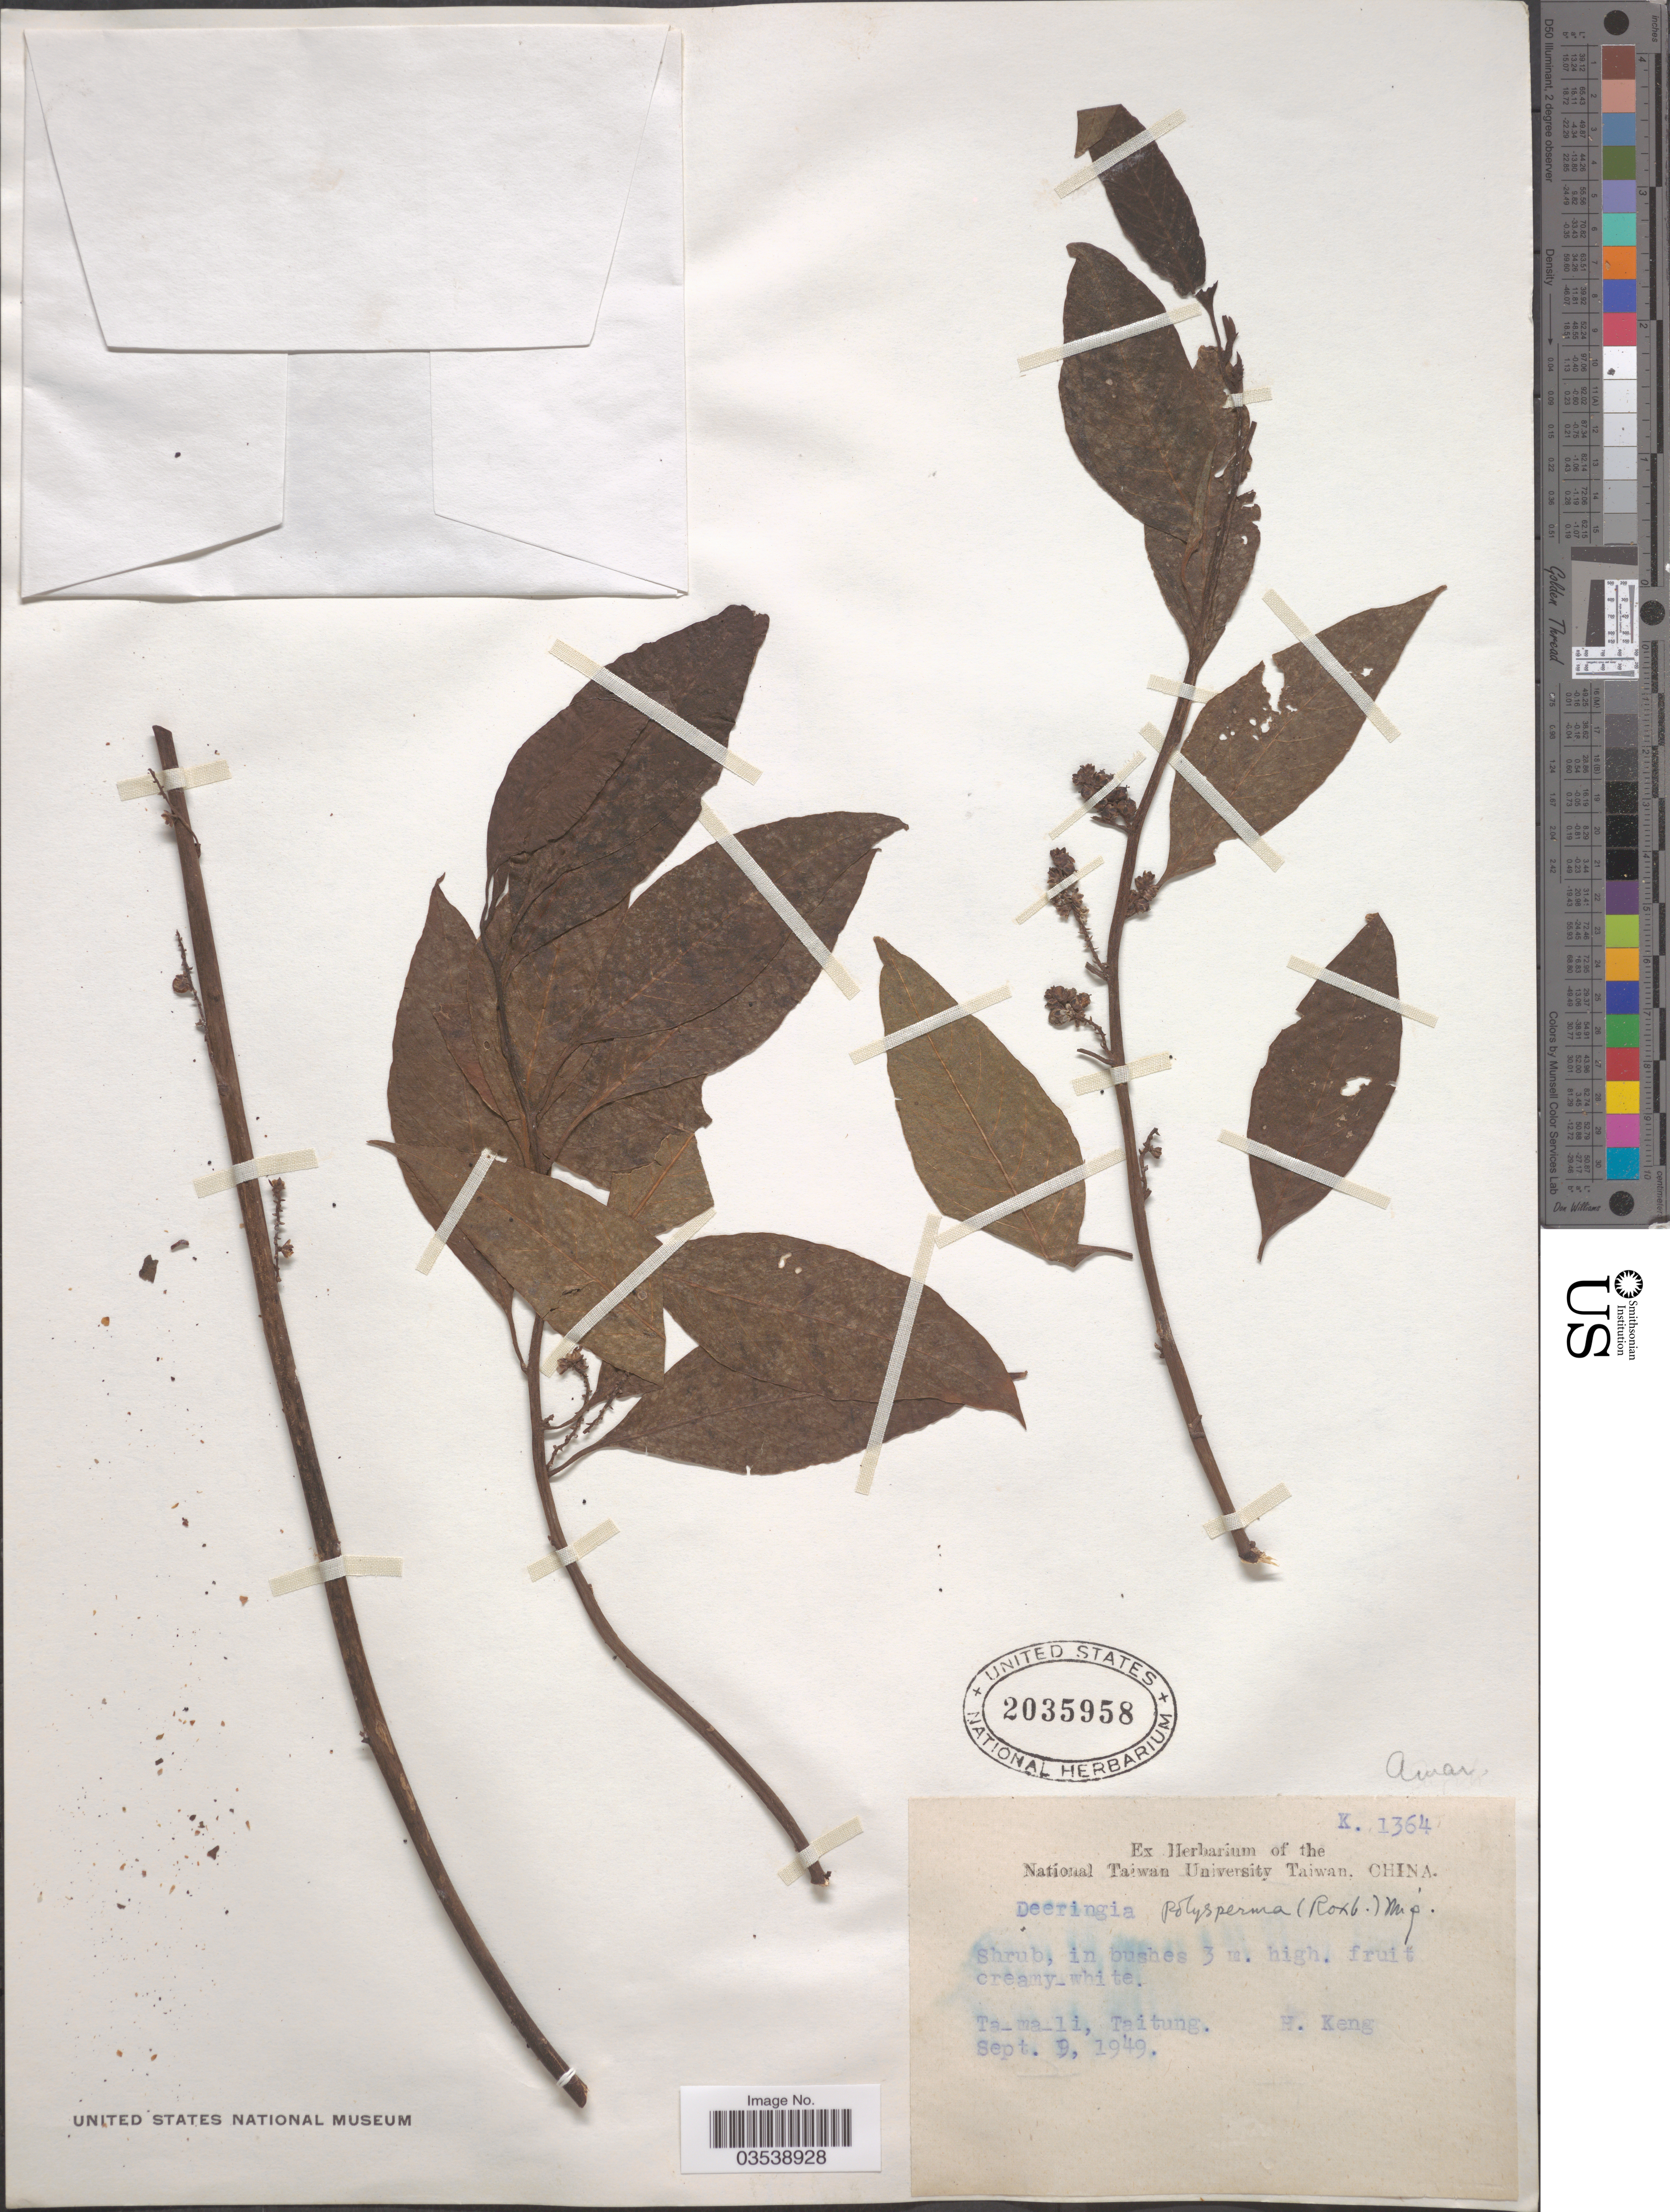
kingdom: Plantae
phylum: Tracheophyta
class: Magnoliopsida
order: Caryophyllales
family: Amaranthaceae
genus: Deeringia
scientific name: Deeringia polysperma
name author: (Roxb.) Moq.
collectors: H. Keng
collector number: K1364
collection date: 1949-09-09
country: Taiwan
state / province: Taitung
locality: Ta-ma-li, Taitung.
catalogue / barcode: US 2035958